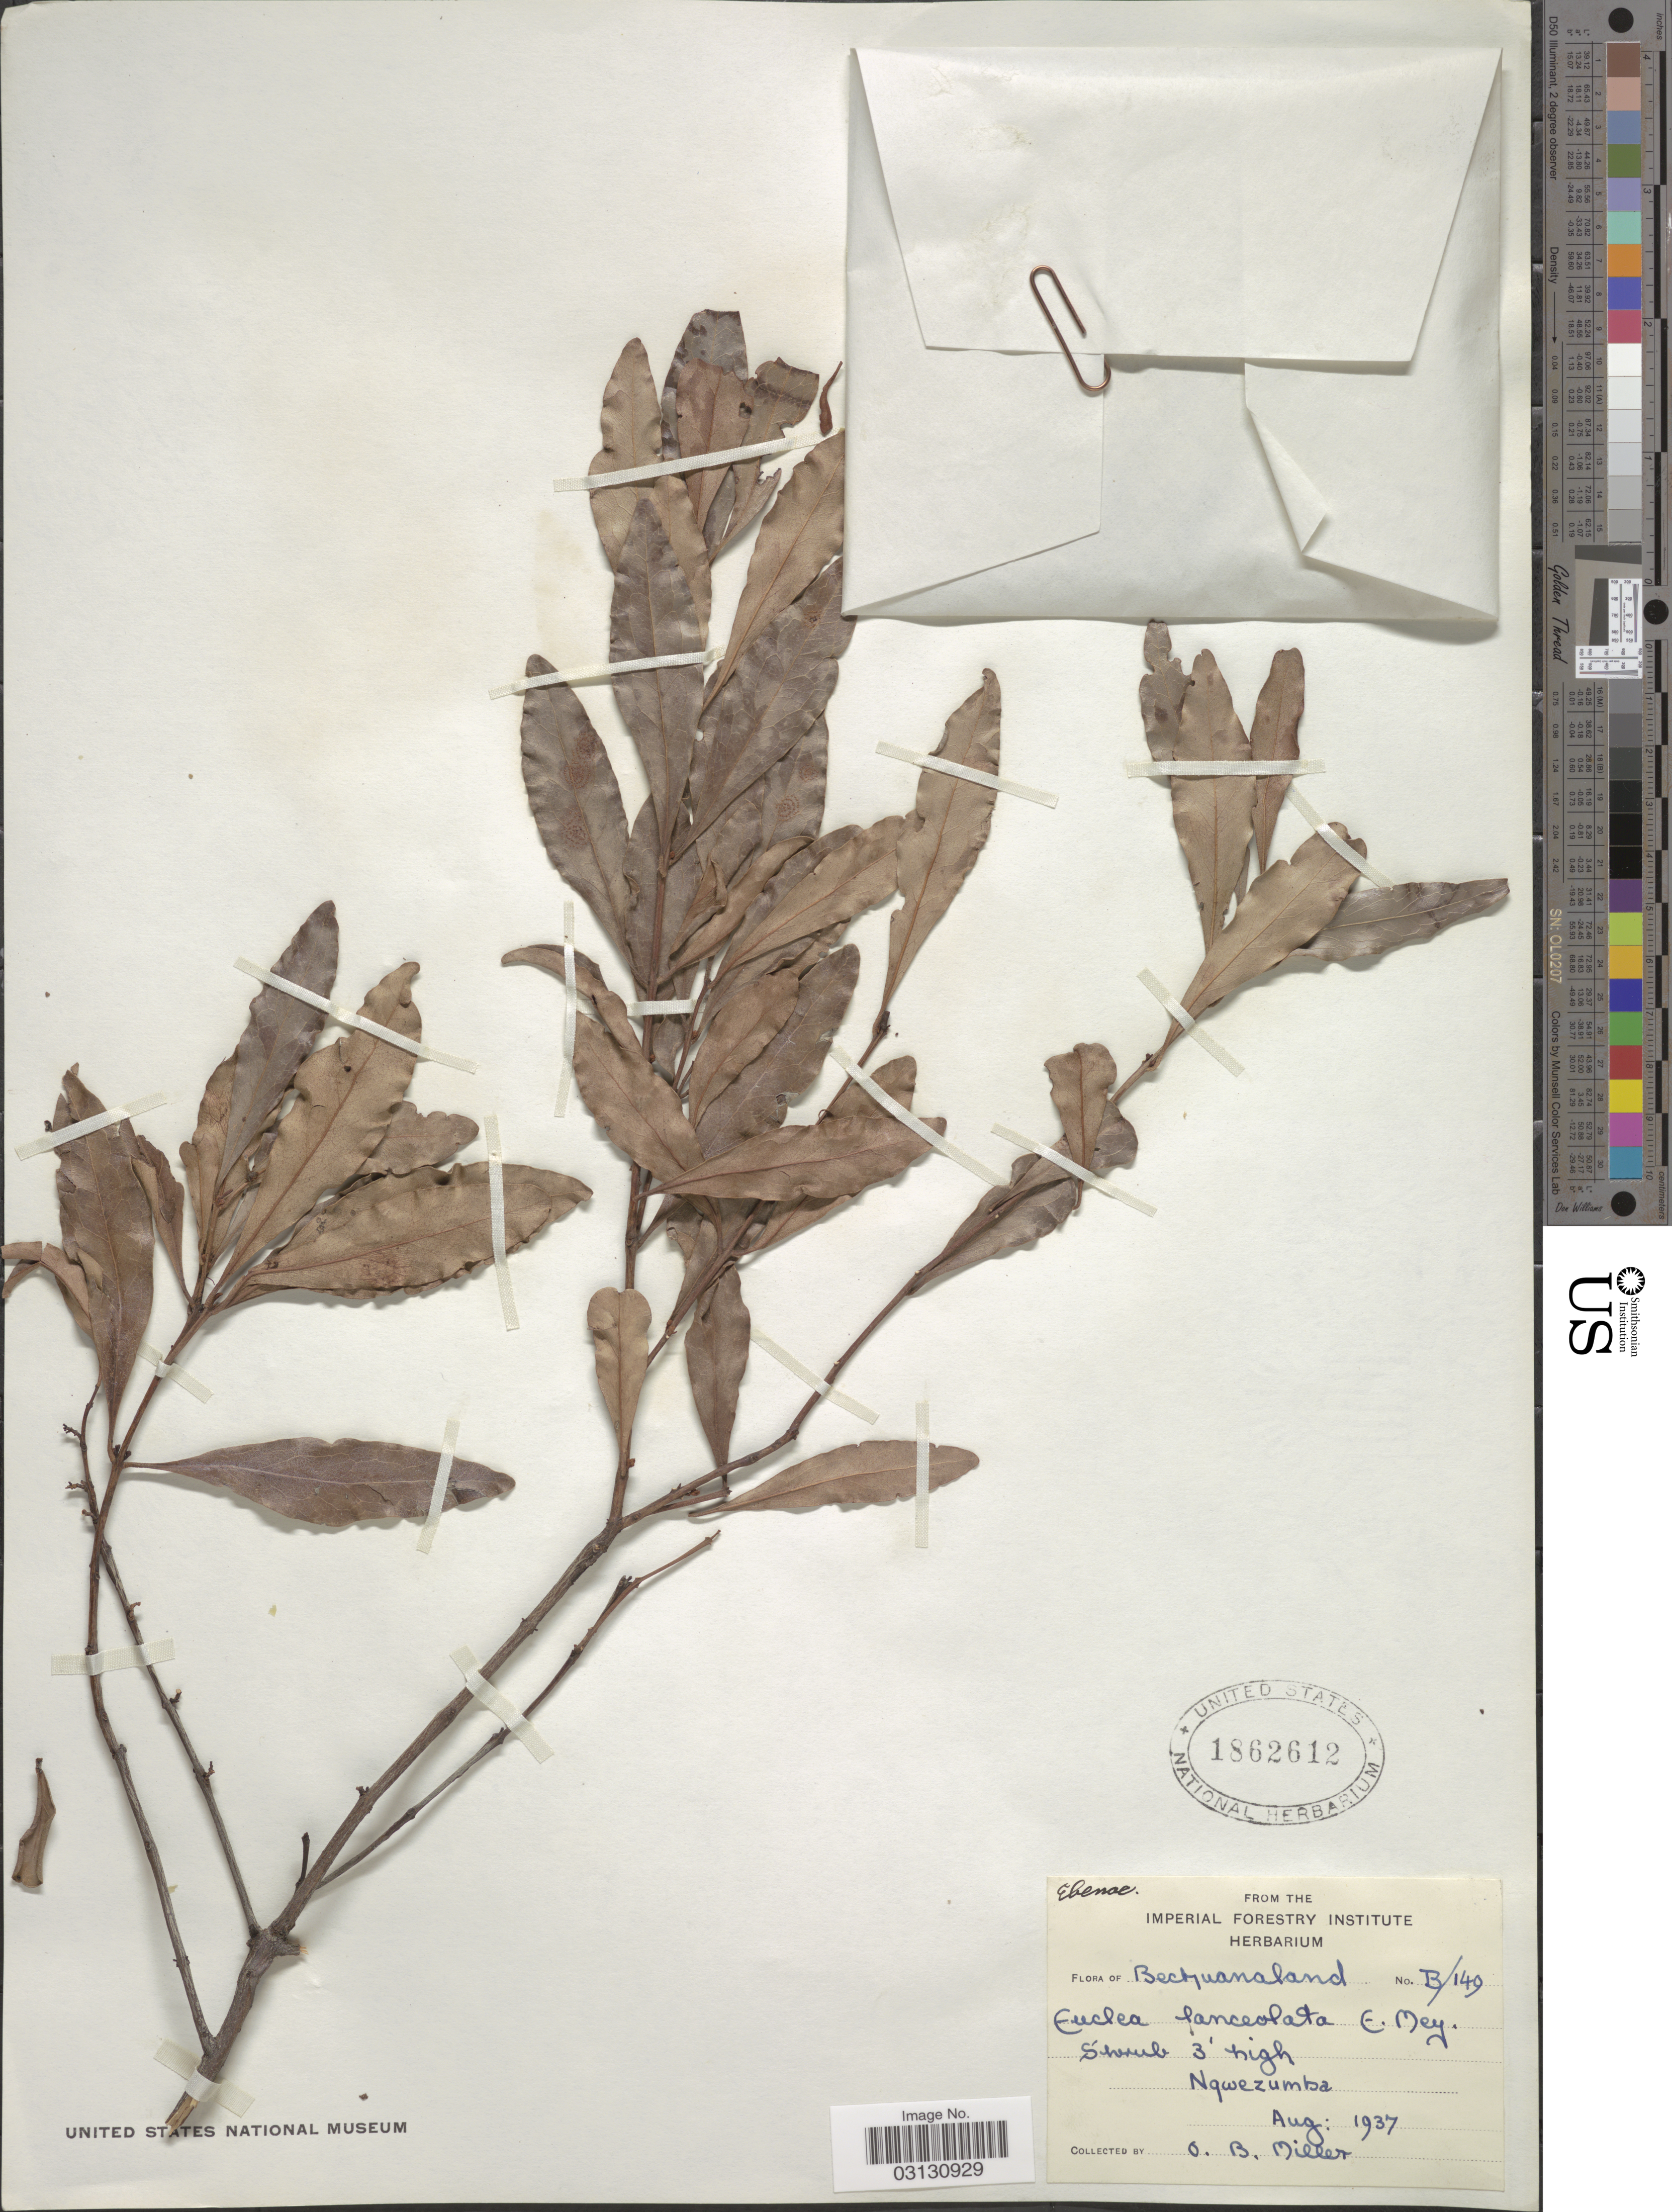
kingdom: Plantae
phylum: Tracheophyta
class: Magnoliopsida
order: Ericales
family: Ebenaceae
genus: Euclea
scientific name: Euclea lanceolata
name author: E. Mey. ex A. DC.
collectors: O. B. Miller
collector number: B/149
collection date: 1937-08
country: Botswana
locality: Bechuanaland, Nqwezumba.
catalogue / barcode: US 1862612